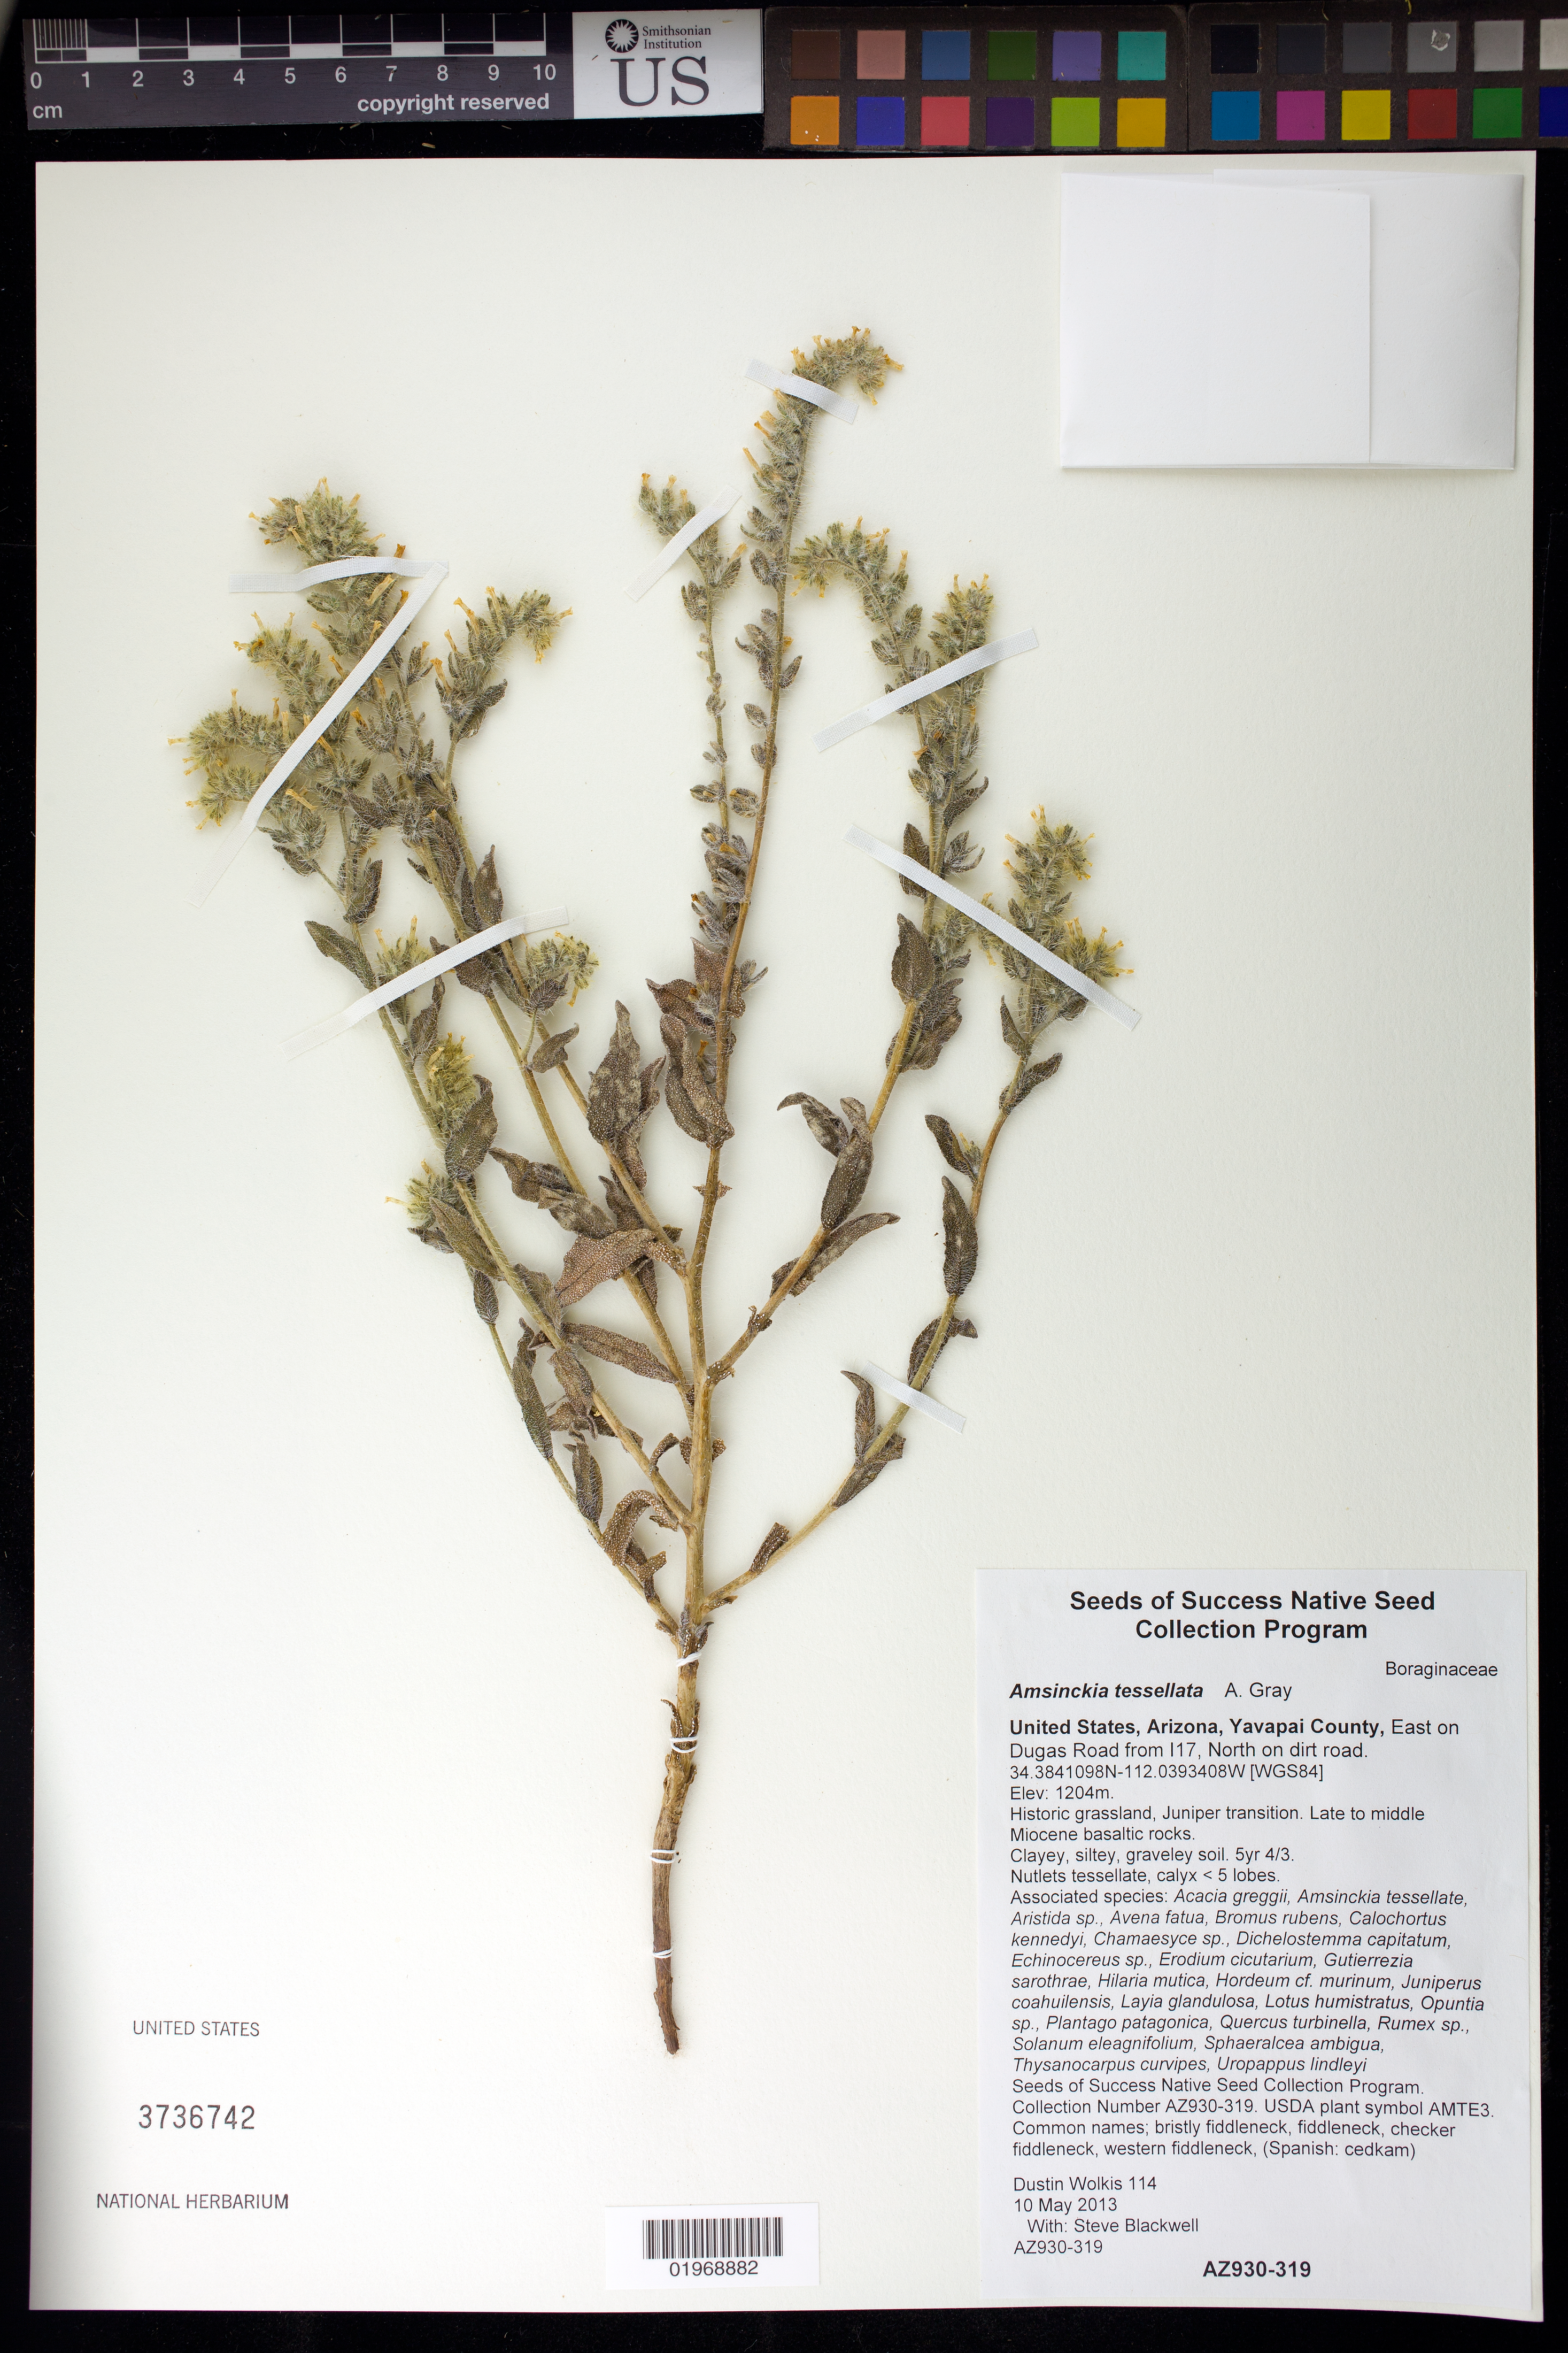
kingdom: Plantae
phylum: Tracheophyta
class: Magnoliopsida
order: Boraginales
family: Boraginaceae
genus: Amsinckia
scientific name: Amsinckia tessellata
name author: A. Gray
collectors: D. Wolkis, S. Blackwell & K. Barron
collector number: AZ930-319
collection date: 2013-05-10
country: United States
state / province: Arizona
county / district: Yavapai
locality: E on Douglas Rd from I17, N on dirt road.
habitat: Historic grassland, Juniper transition, late to middle Miocene basaltic rocks. Clayey, siltey, gravely soil.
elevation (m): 1204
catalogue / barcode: US 3736742